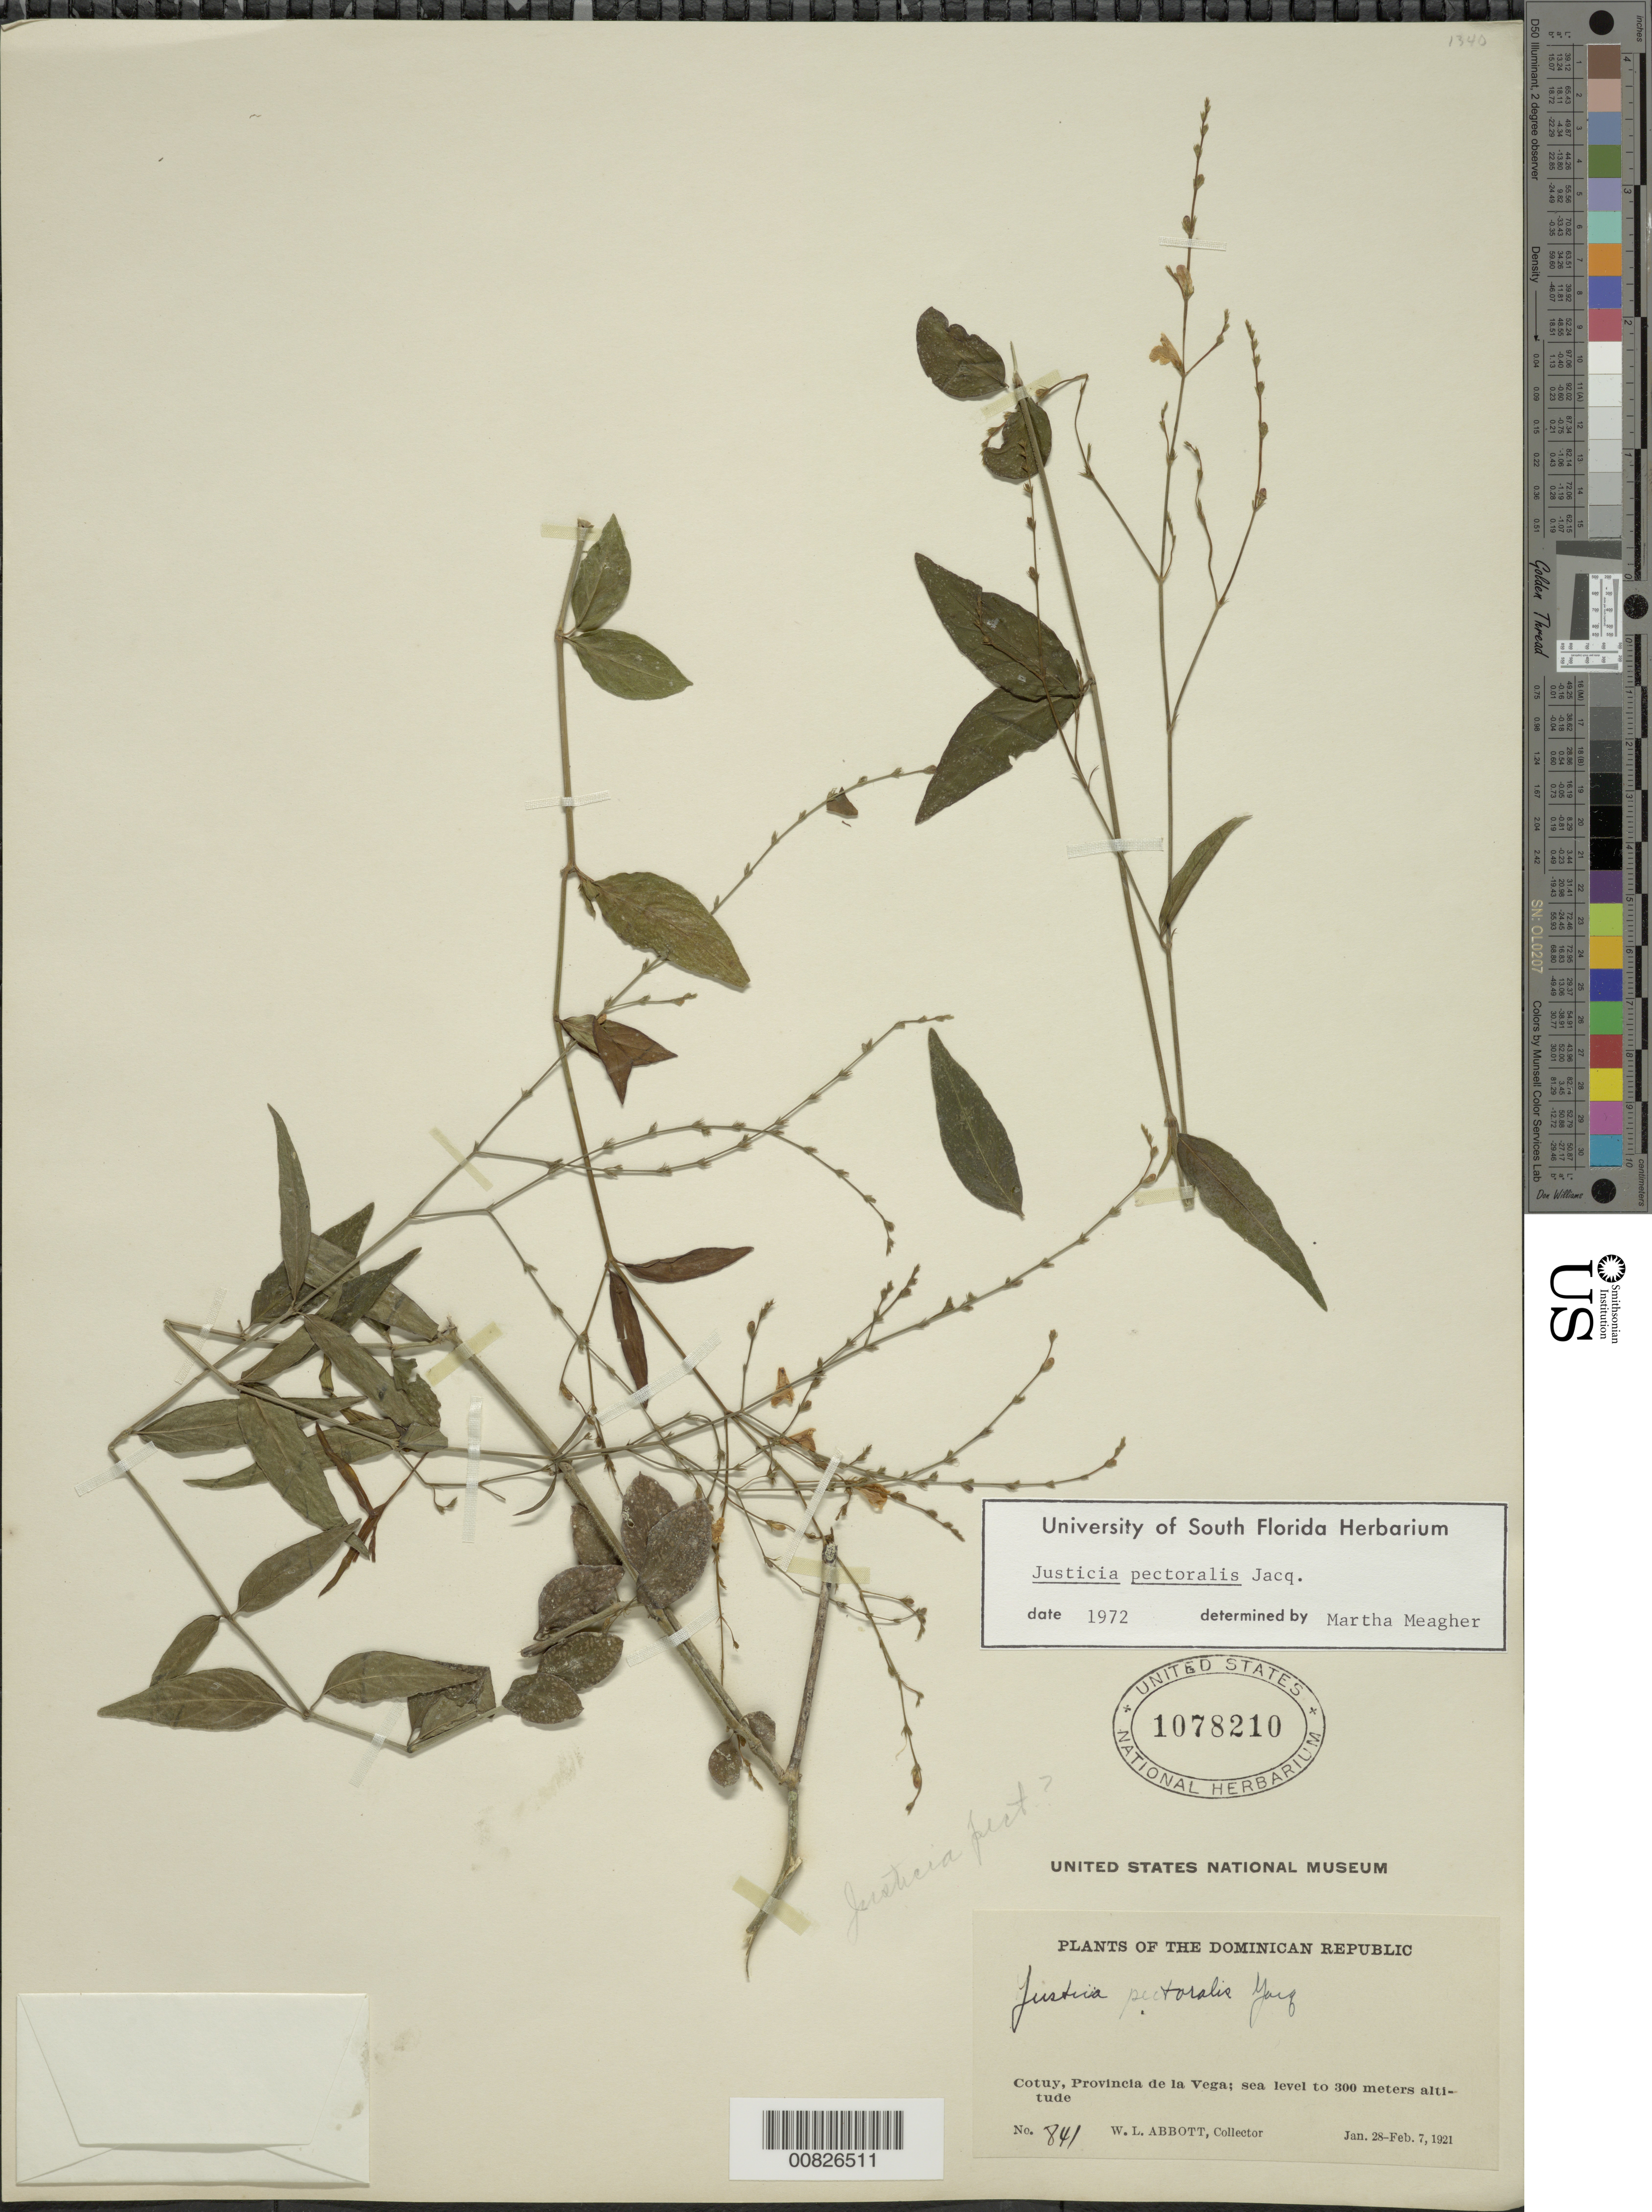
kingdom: Plantae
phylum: Tracheophyta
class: Magnoliopsida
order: Lamiales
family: Acanthaceae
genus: Justicia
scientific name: Justicia pectoralis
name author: Jacq.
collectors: W. L. Abbott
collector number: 841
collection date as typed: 28 Feb 1921 to 07 Feb 1921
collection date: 1921-02-07/1921-02-28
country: Dominican Republic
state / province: La Vega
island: Hispaniola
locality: Cotuy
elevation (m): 0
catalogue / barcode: US 1078210